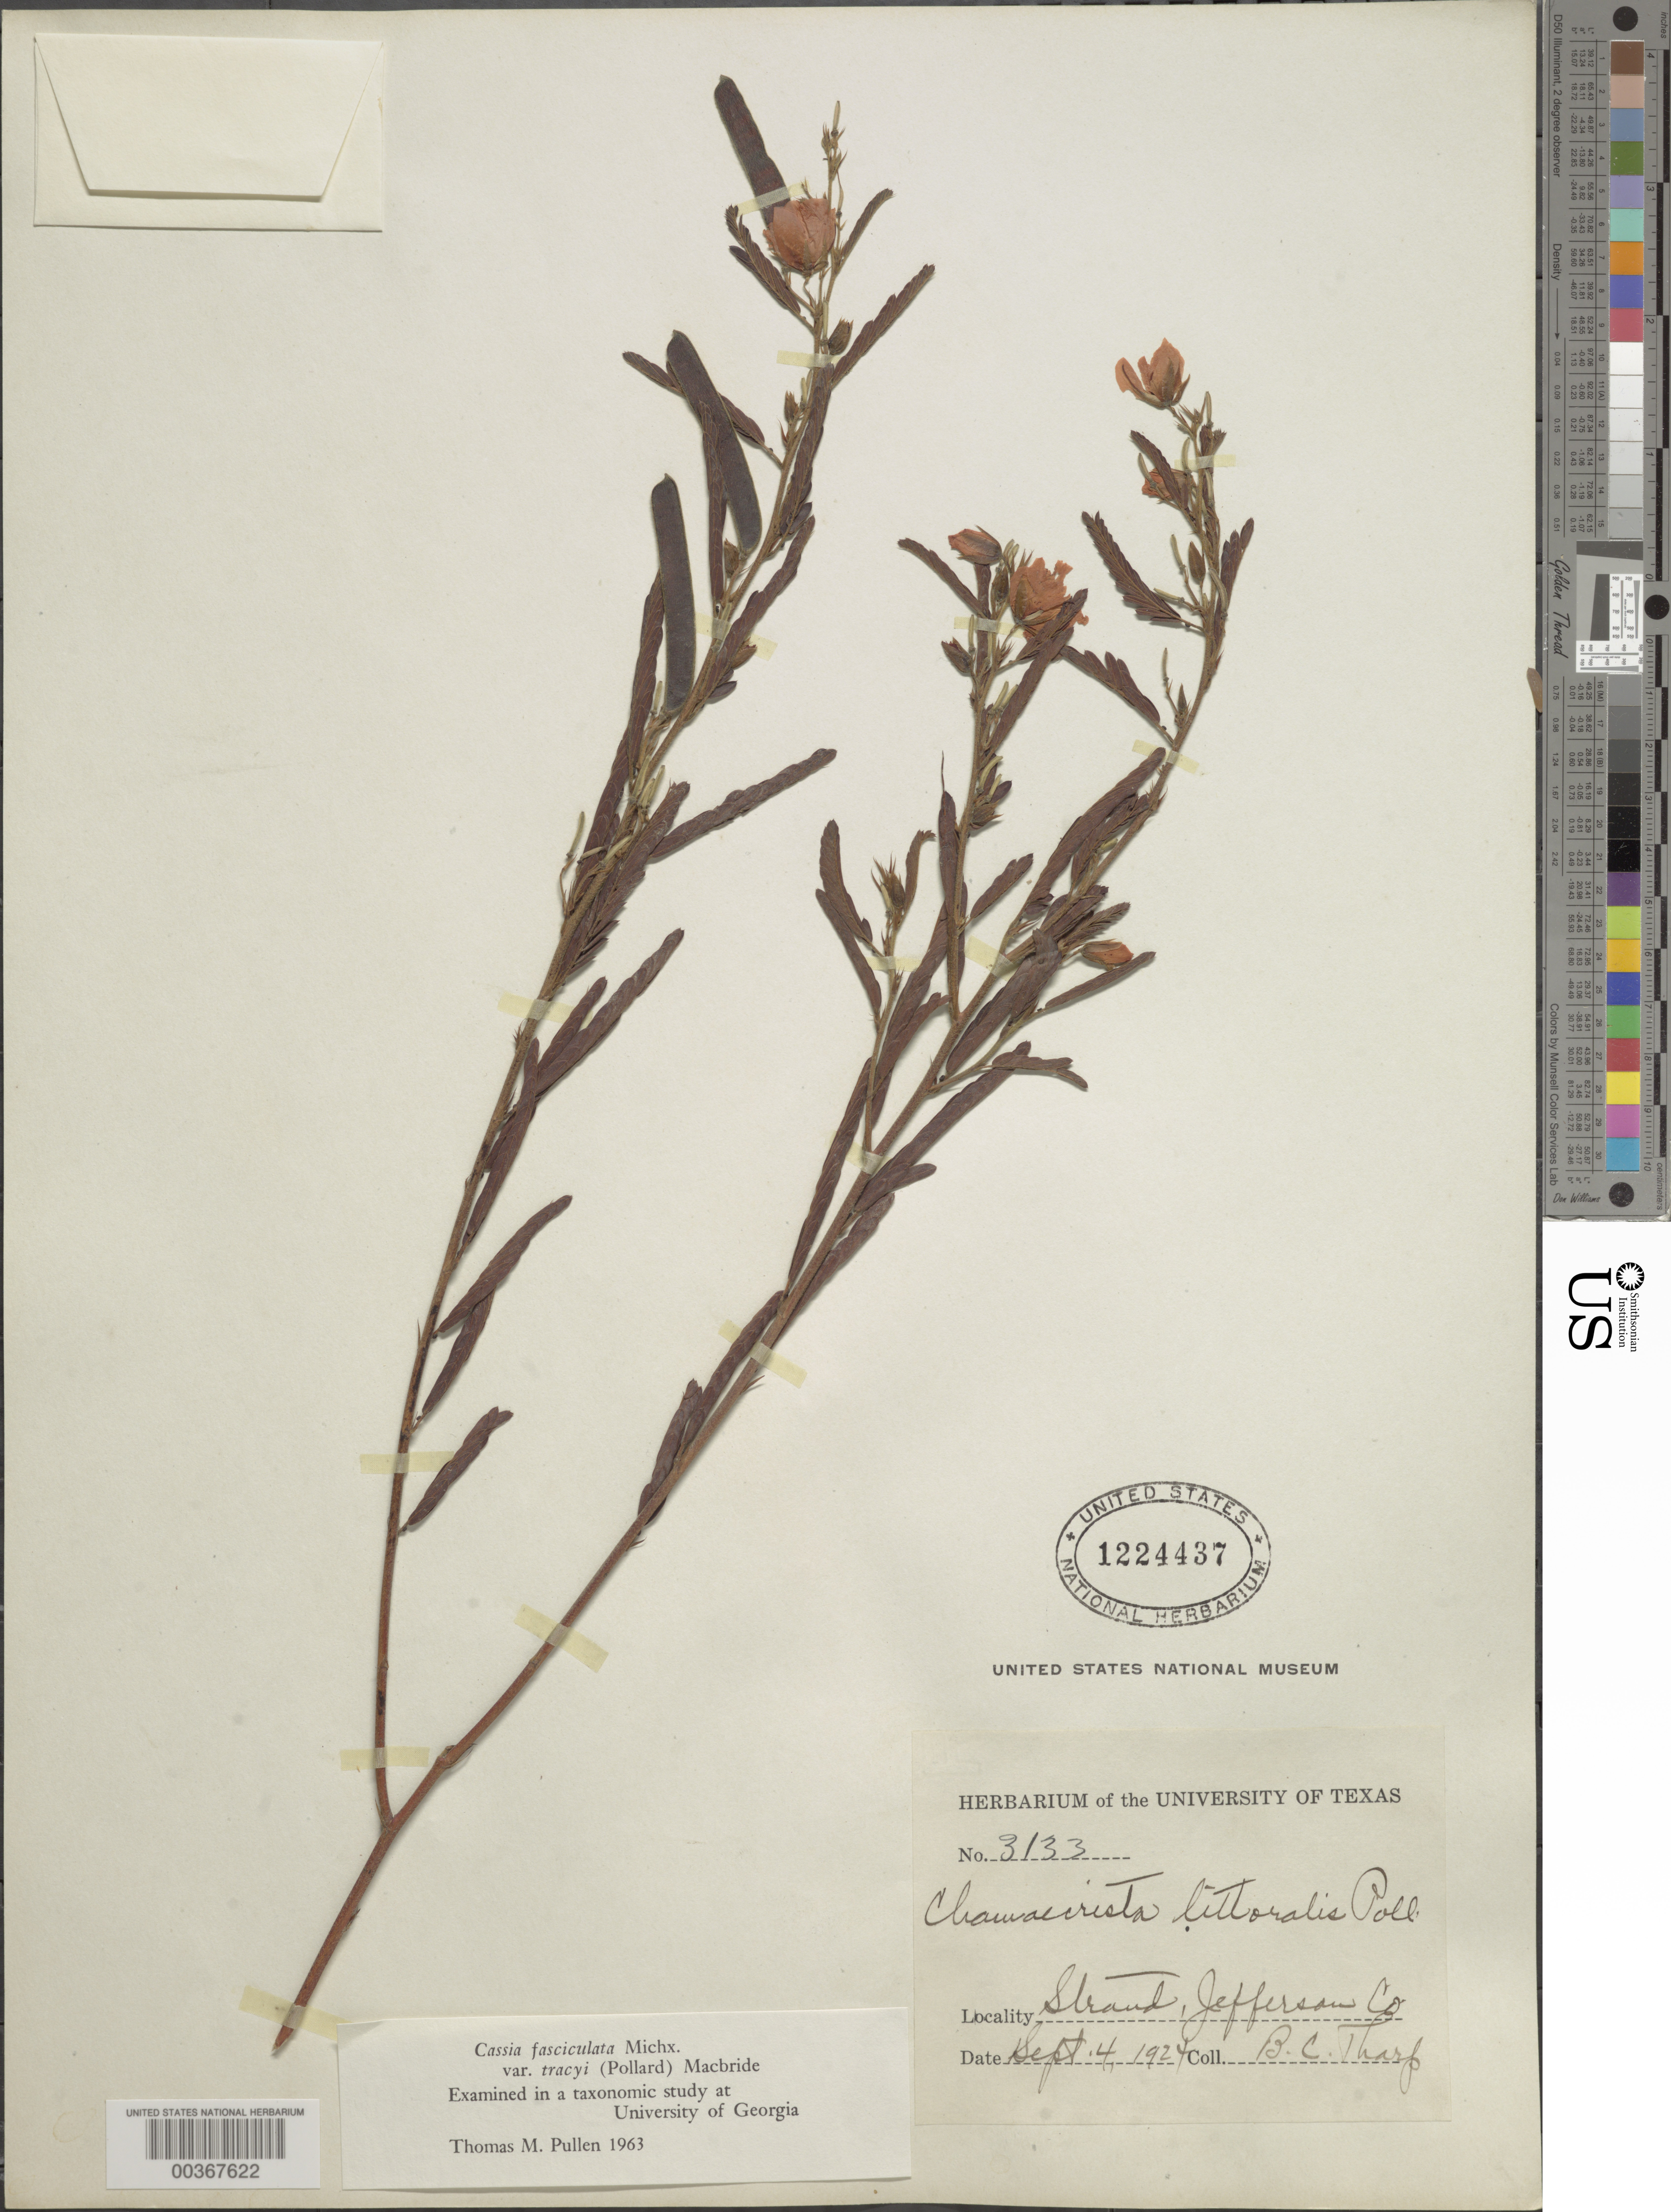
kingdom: Plantae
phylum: Tracheophyta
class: Magnoliopsida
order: Fabales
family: Fabaceae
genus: Chamaecrista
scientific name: Chamaecrista fasciculata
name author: (Michx.) Greene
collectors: B. C. Tharp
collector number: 3133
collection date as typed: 04 Sep 1924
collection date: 1924-09-04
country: United States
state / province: Texas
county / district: Jefferson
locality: Strand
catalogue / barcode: US 1224437